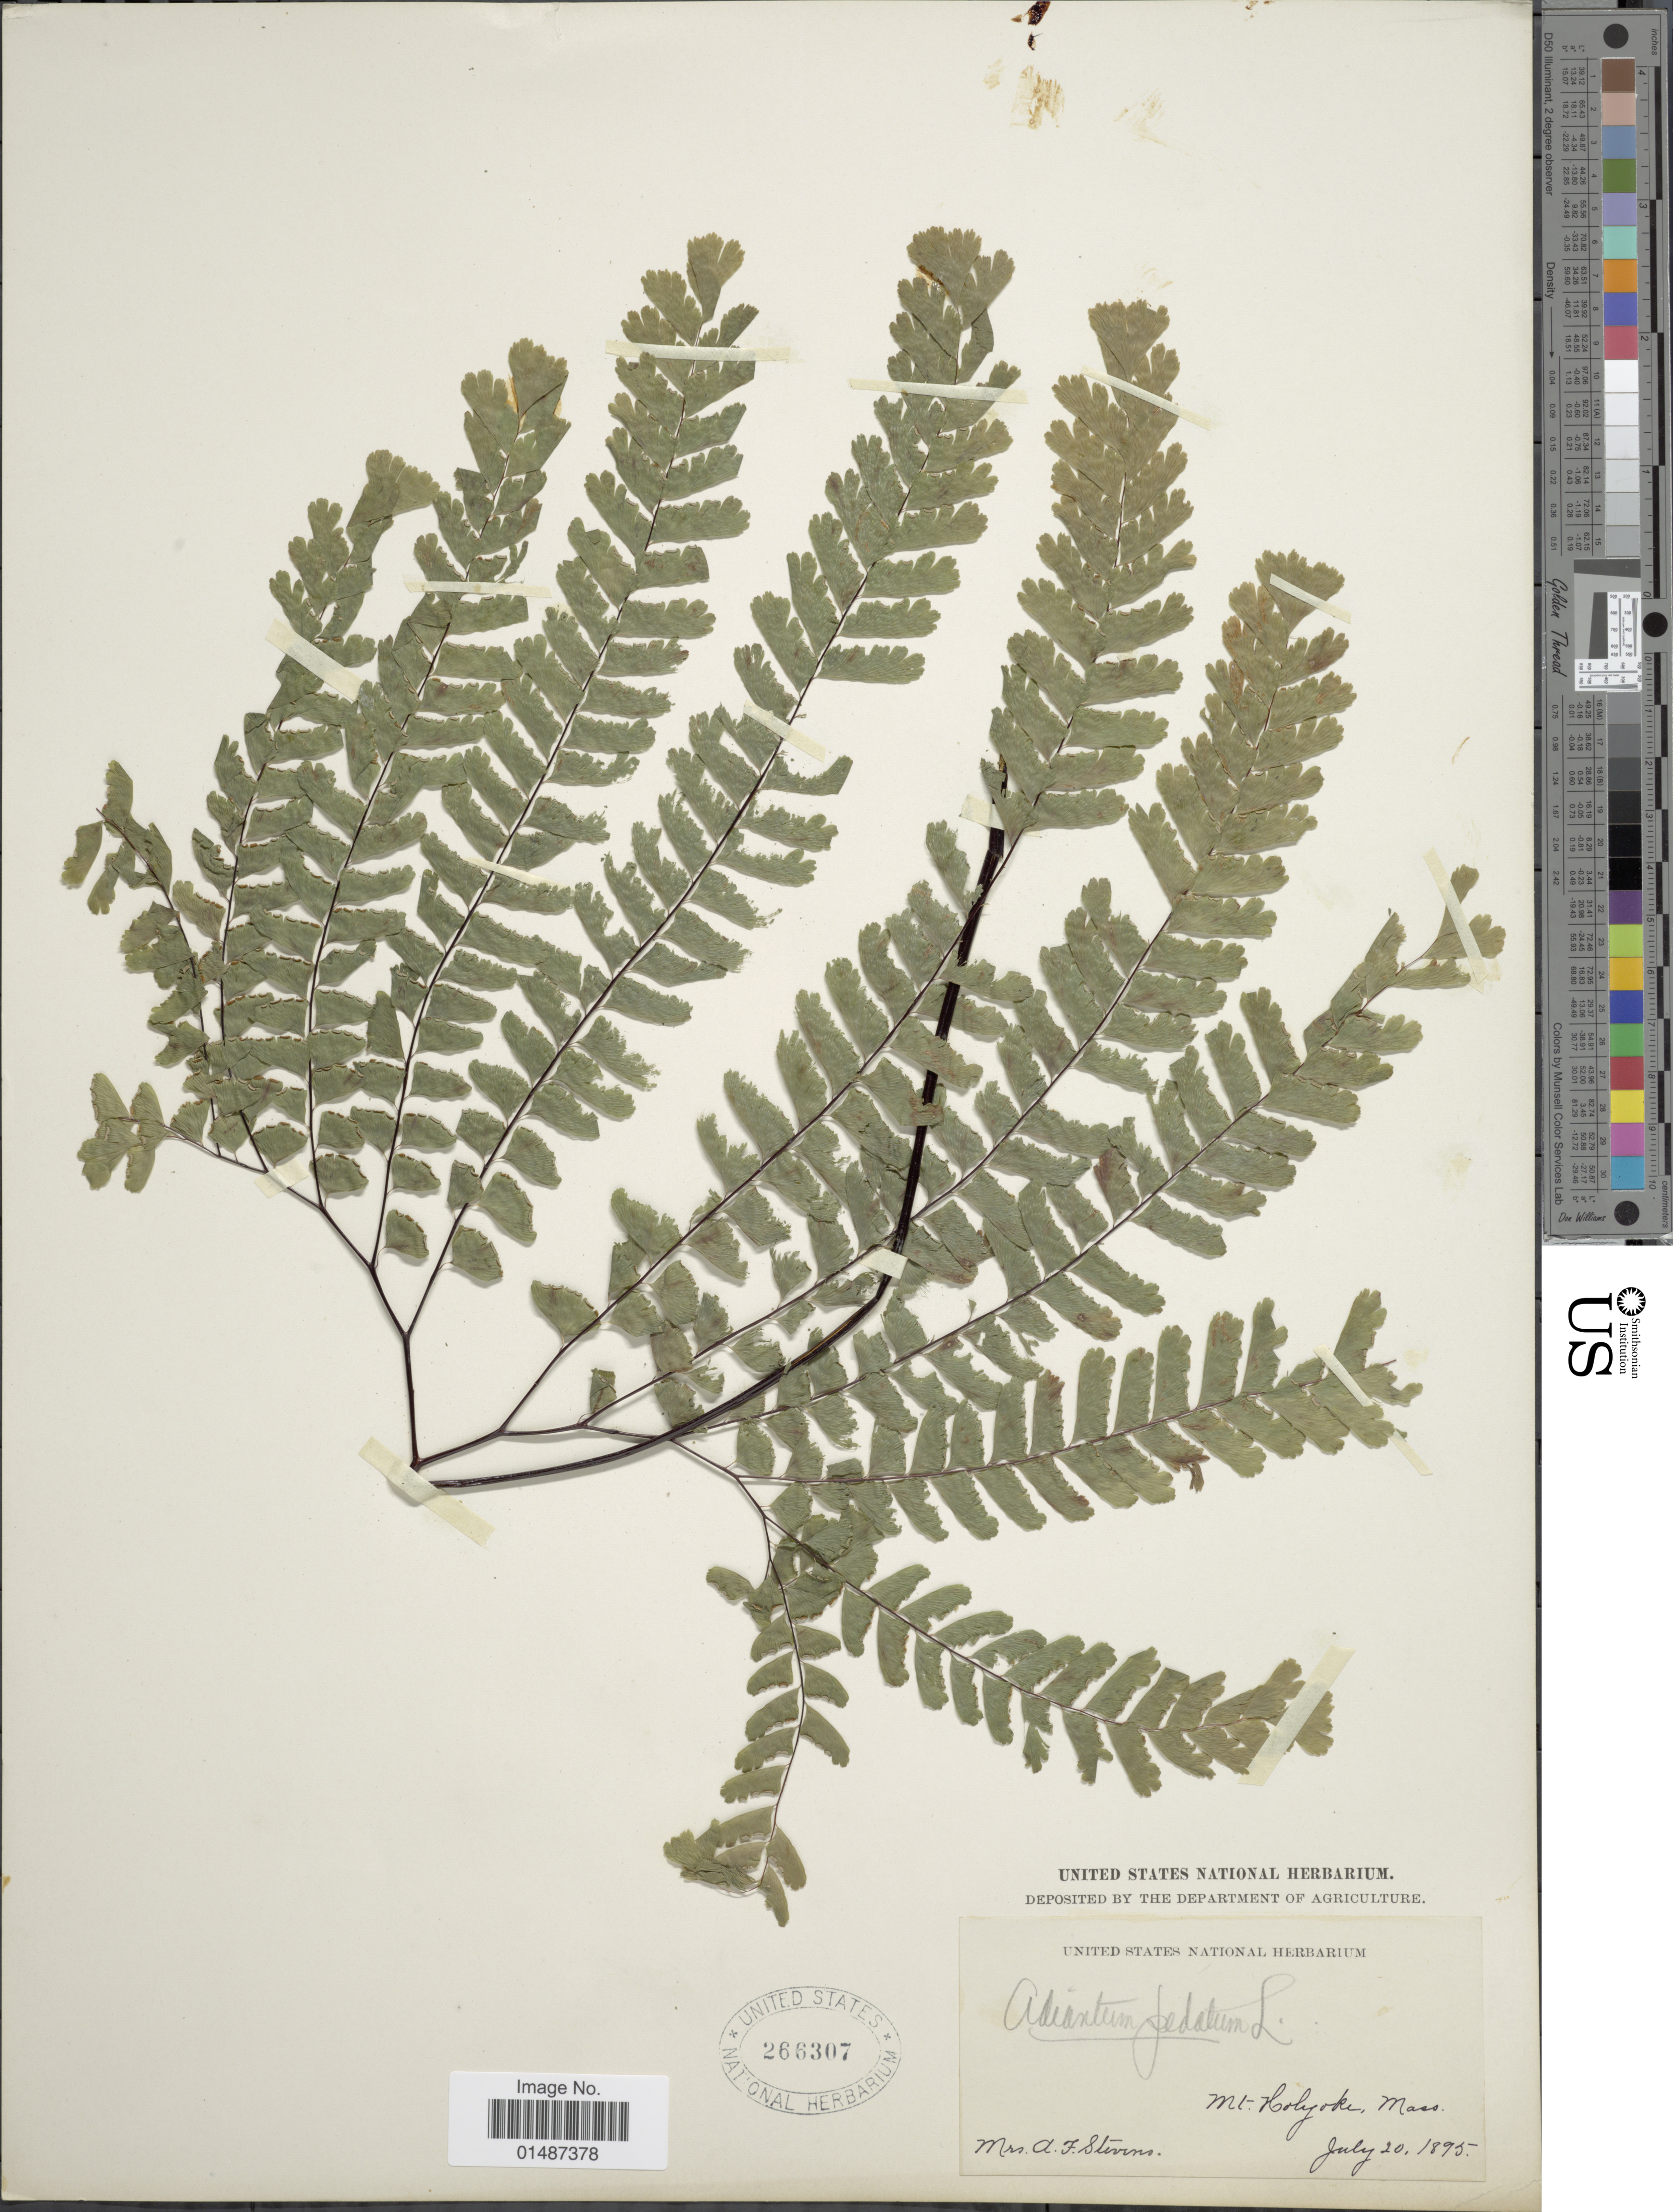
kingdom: Plantae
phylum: Tracheophyta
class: Polypodiopsida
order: Polypodiales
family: Pteridaceae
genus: Adiantum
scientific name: Adiantum pedatum var. pedatum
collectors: A. F. Stevens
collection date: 1895-07-20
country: United States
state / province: Massachusetts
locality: Mt. Holyoke.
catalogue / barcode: US 266307